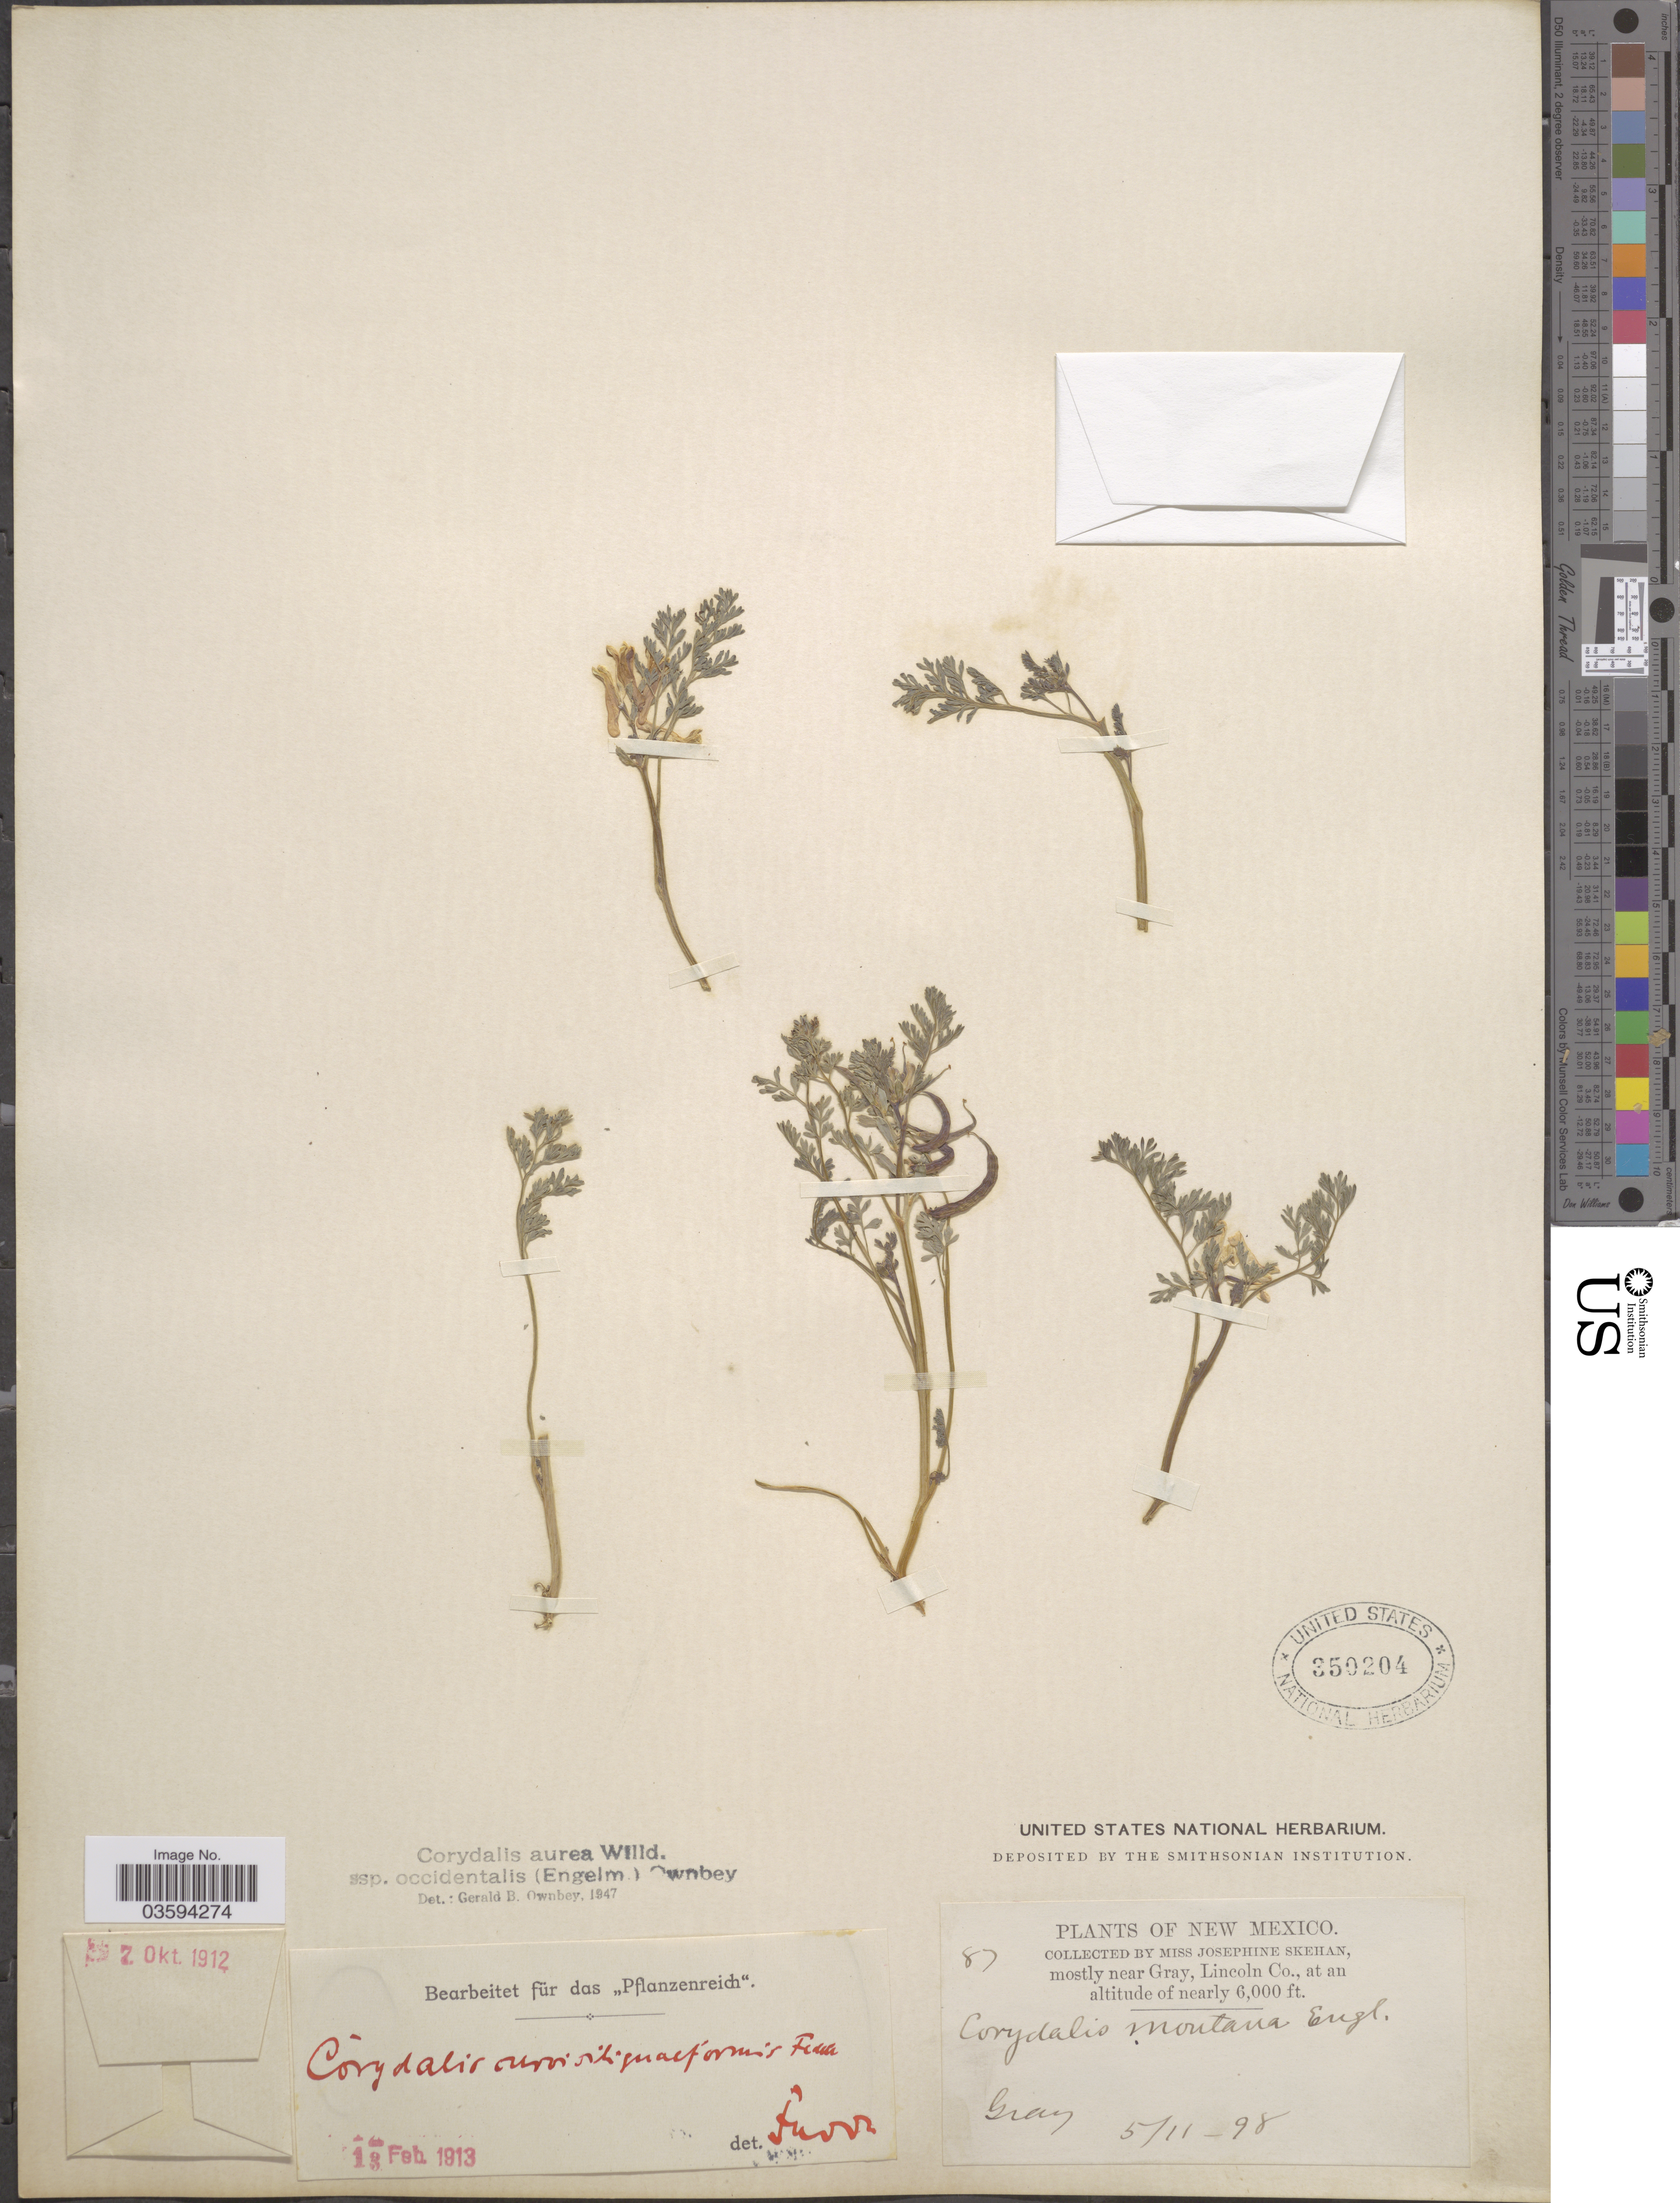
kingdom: Plantae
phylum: Tracheophyta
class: Magnoliopsida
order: Ranunculales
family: Papaveraceae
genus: Corydalis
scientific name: Corydalis aurea subsp. occidentalis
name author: Willd.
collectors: J. Skehan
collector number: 87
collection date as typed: Transcribed d/m/y: 11/5/98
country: United States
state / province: New Mexico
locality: Mostly near Gray, Lincoln Co.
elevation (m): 1829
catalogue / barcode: US 350204